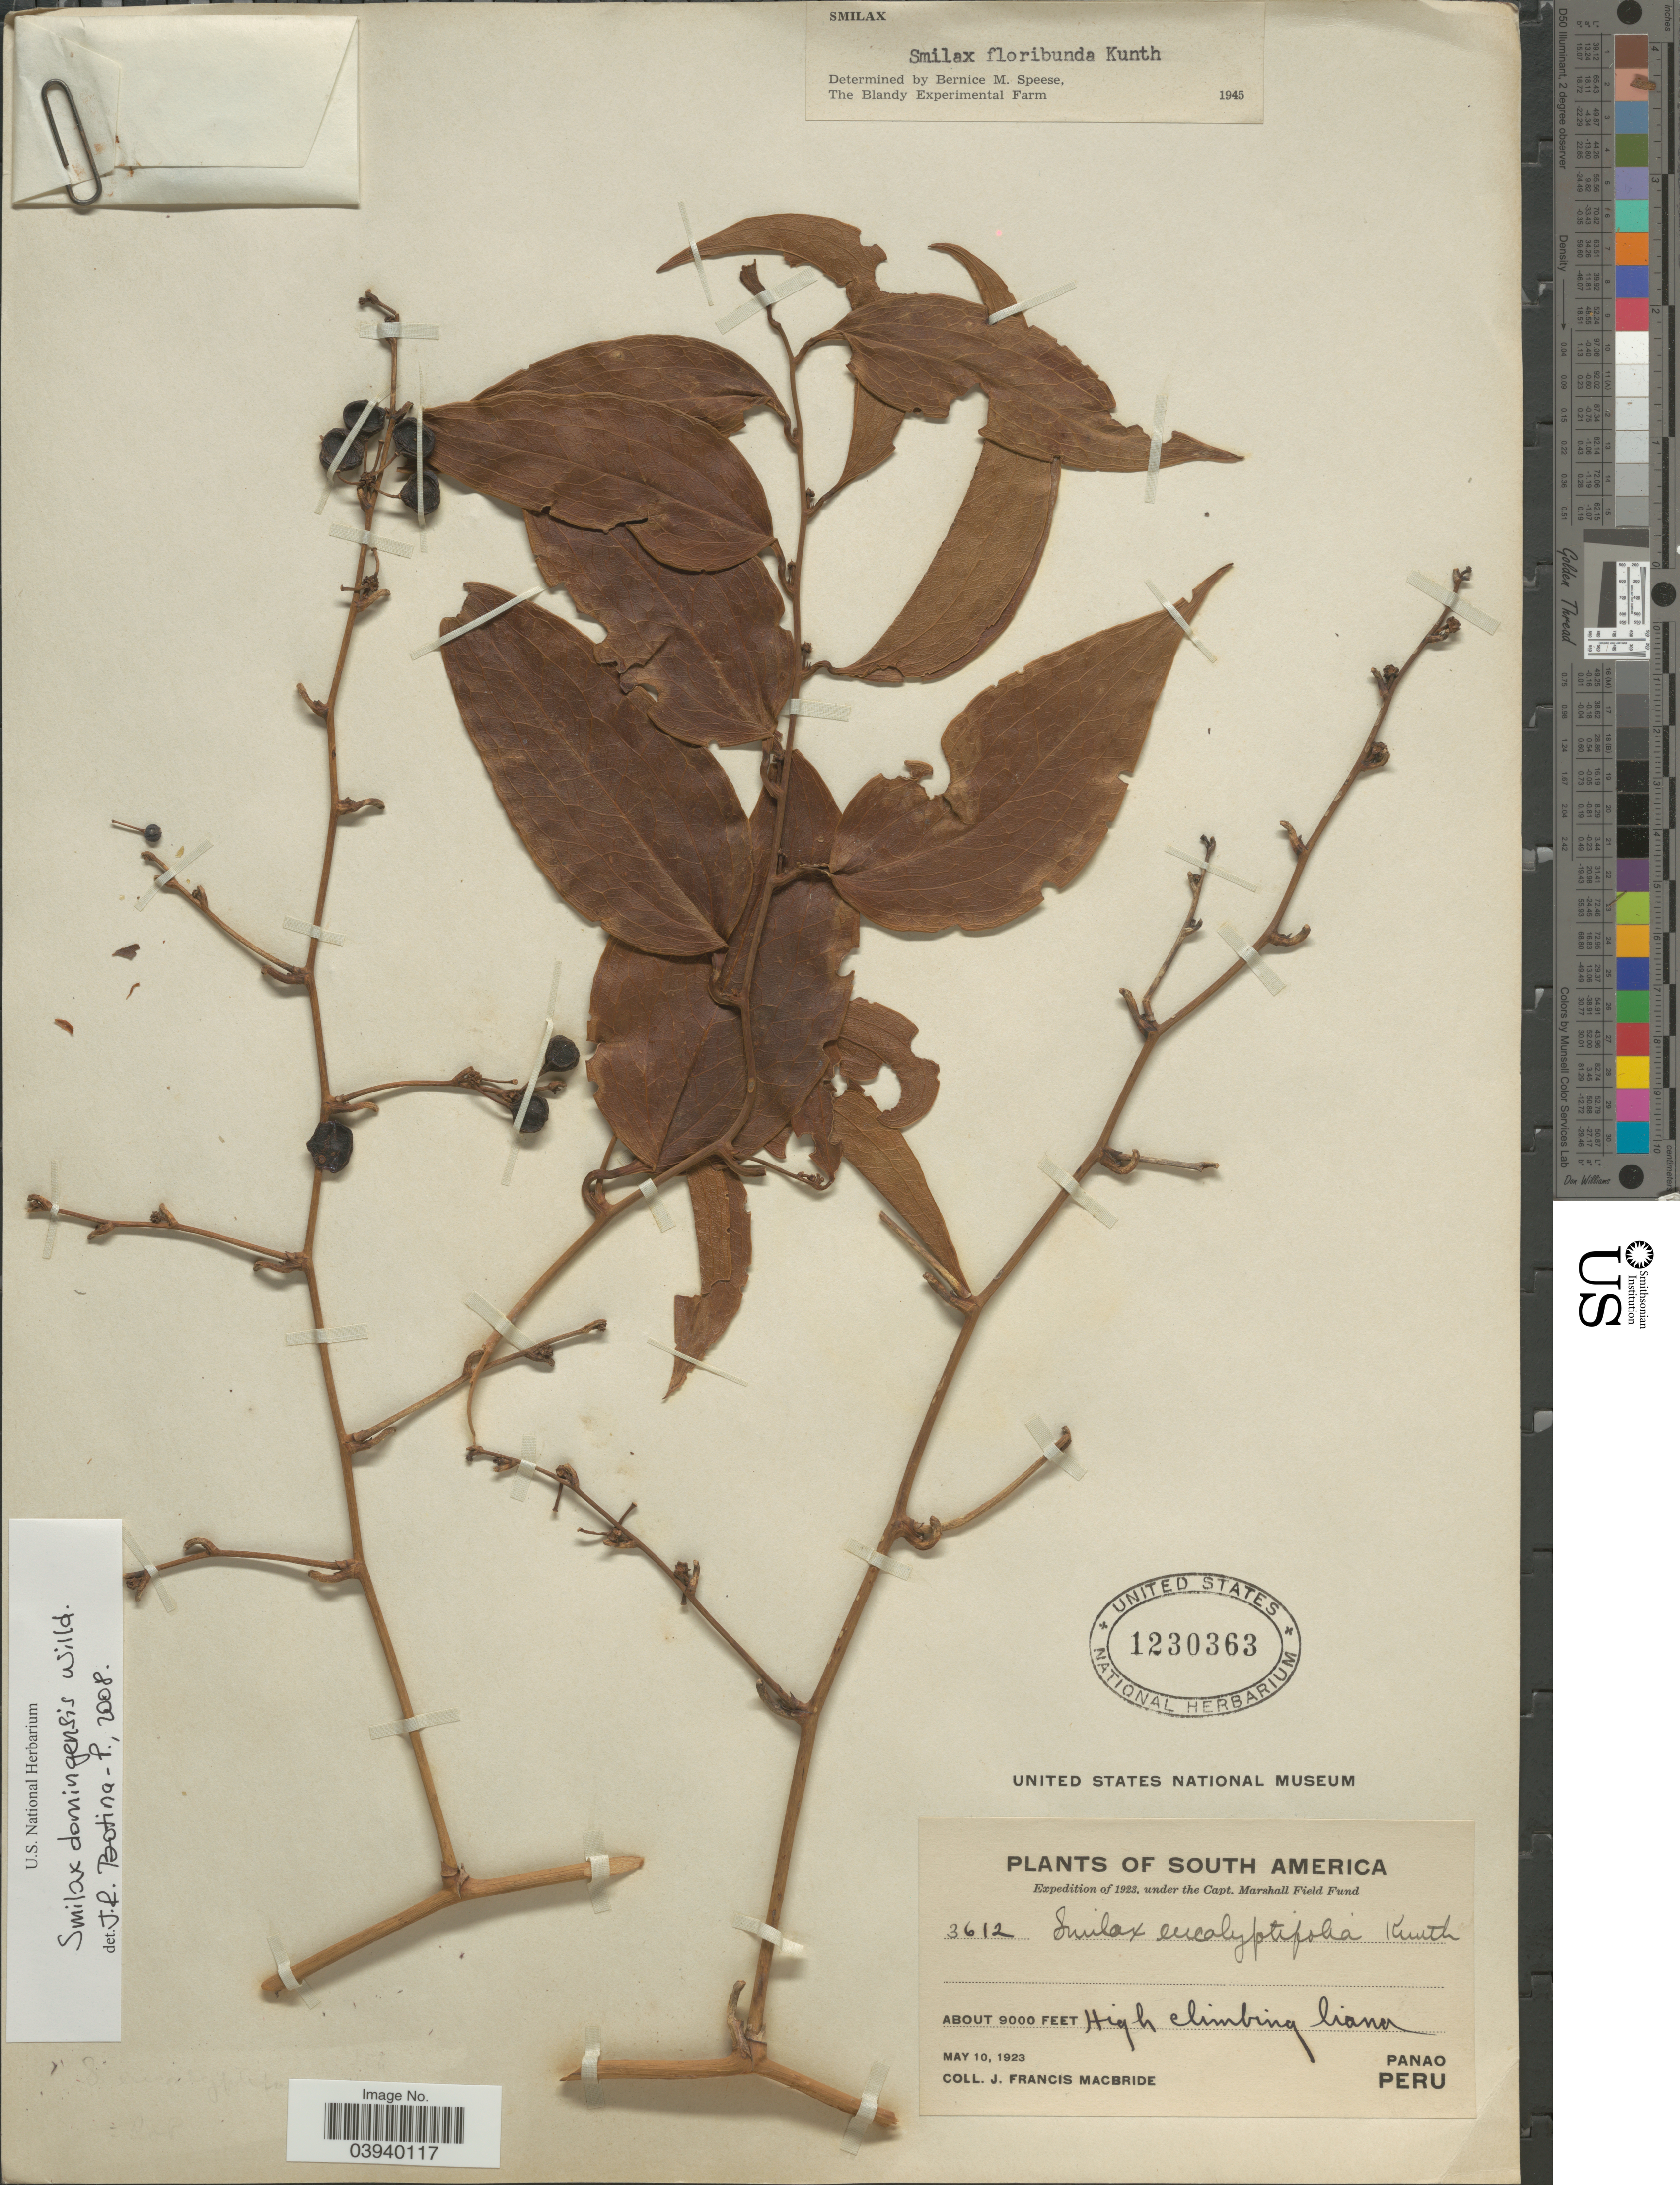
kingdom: Plantae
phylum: Tracheophyta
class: Liliopsida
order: Liliales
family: Smilacaceae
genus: Smilax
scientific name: Smilax domingensis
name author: Willd.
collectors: J. F. Macbride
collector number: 3612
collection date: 1923-05-10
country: Peru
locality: Panao.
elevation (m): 2743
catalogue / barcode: US 1230363